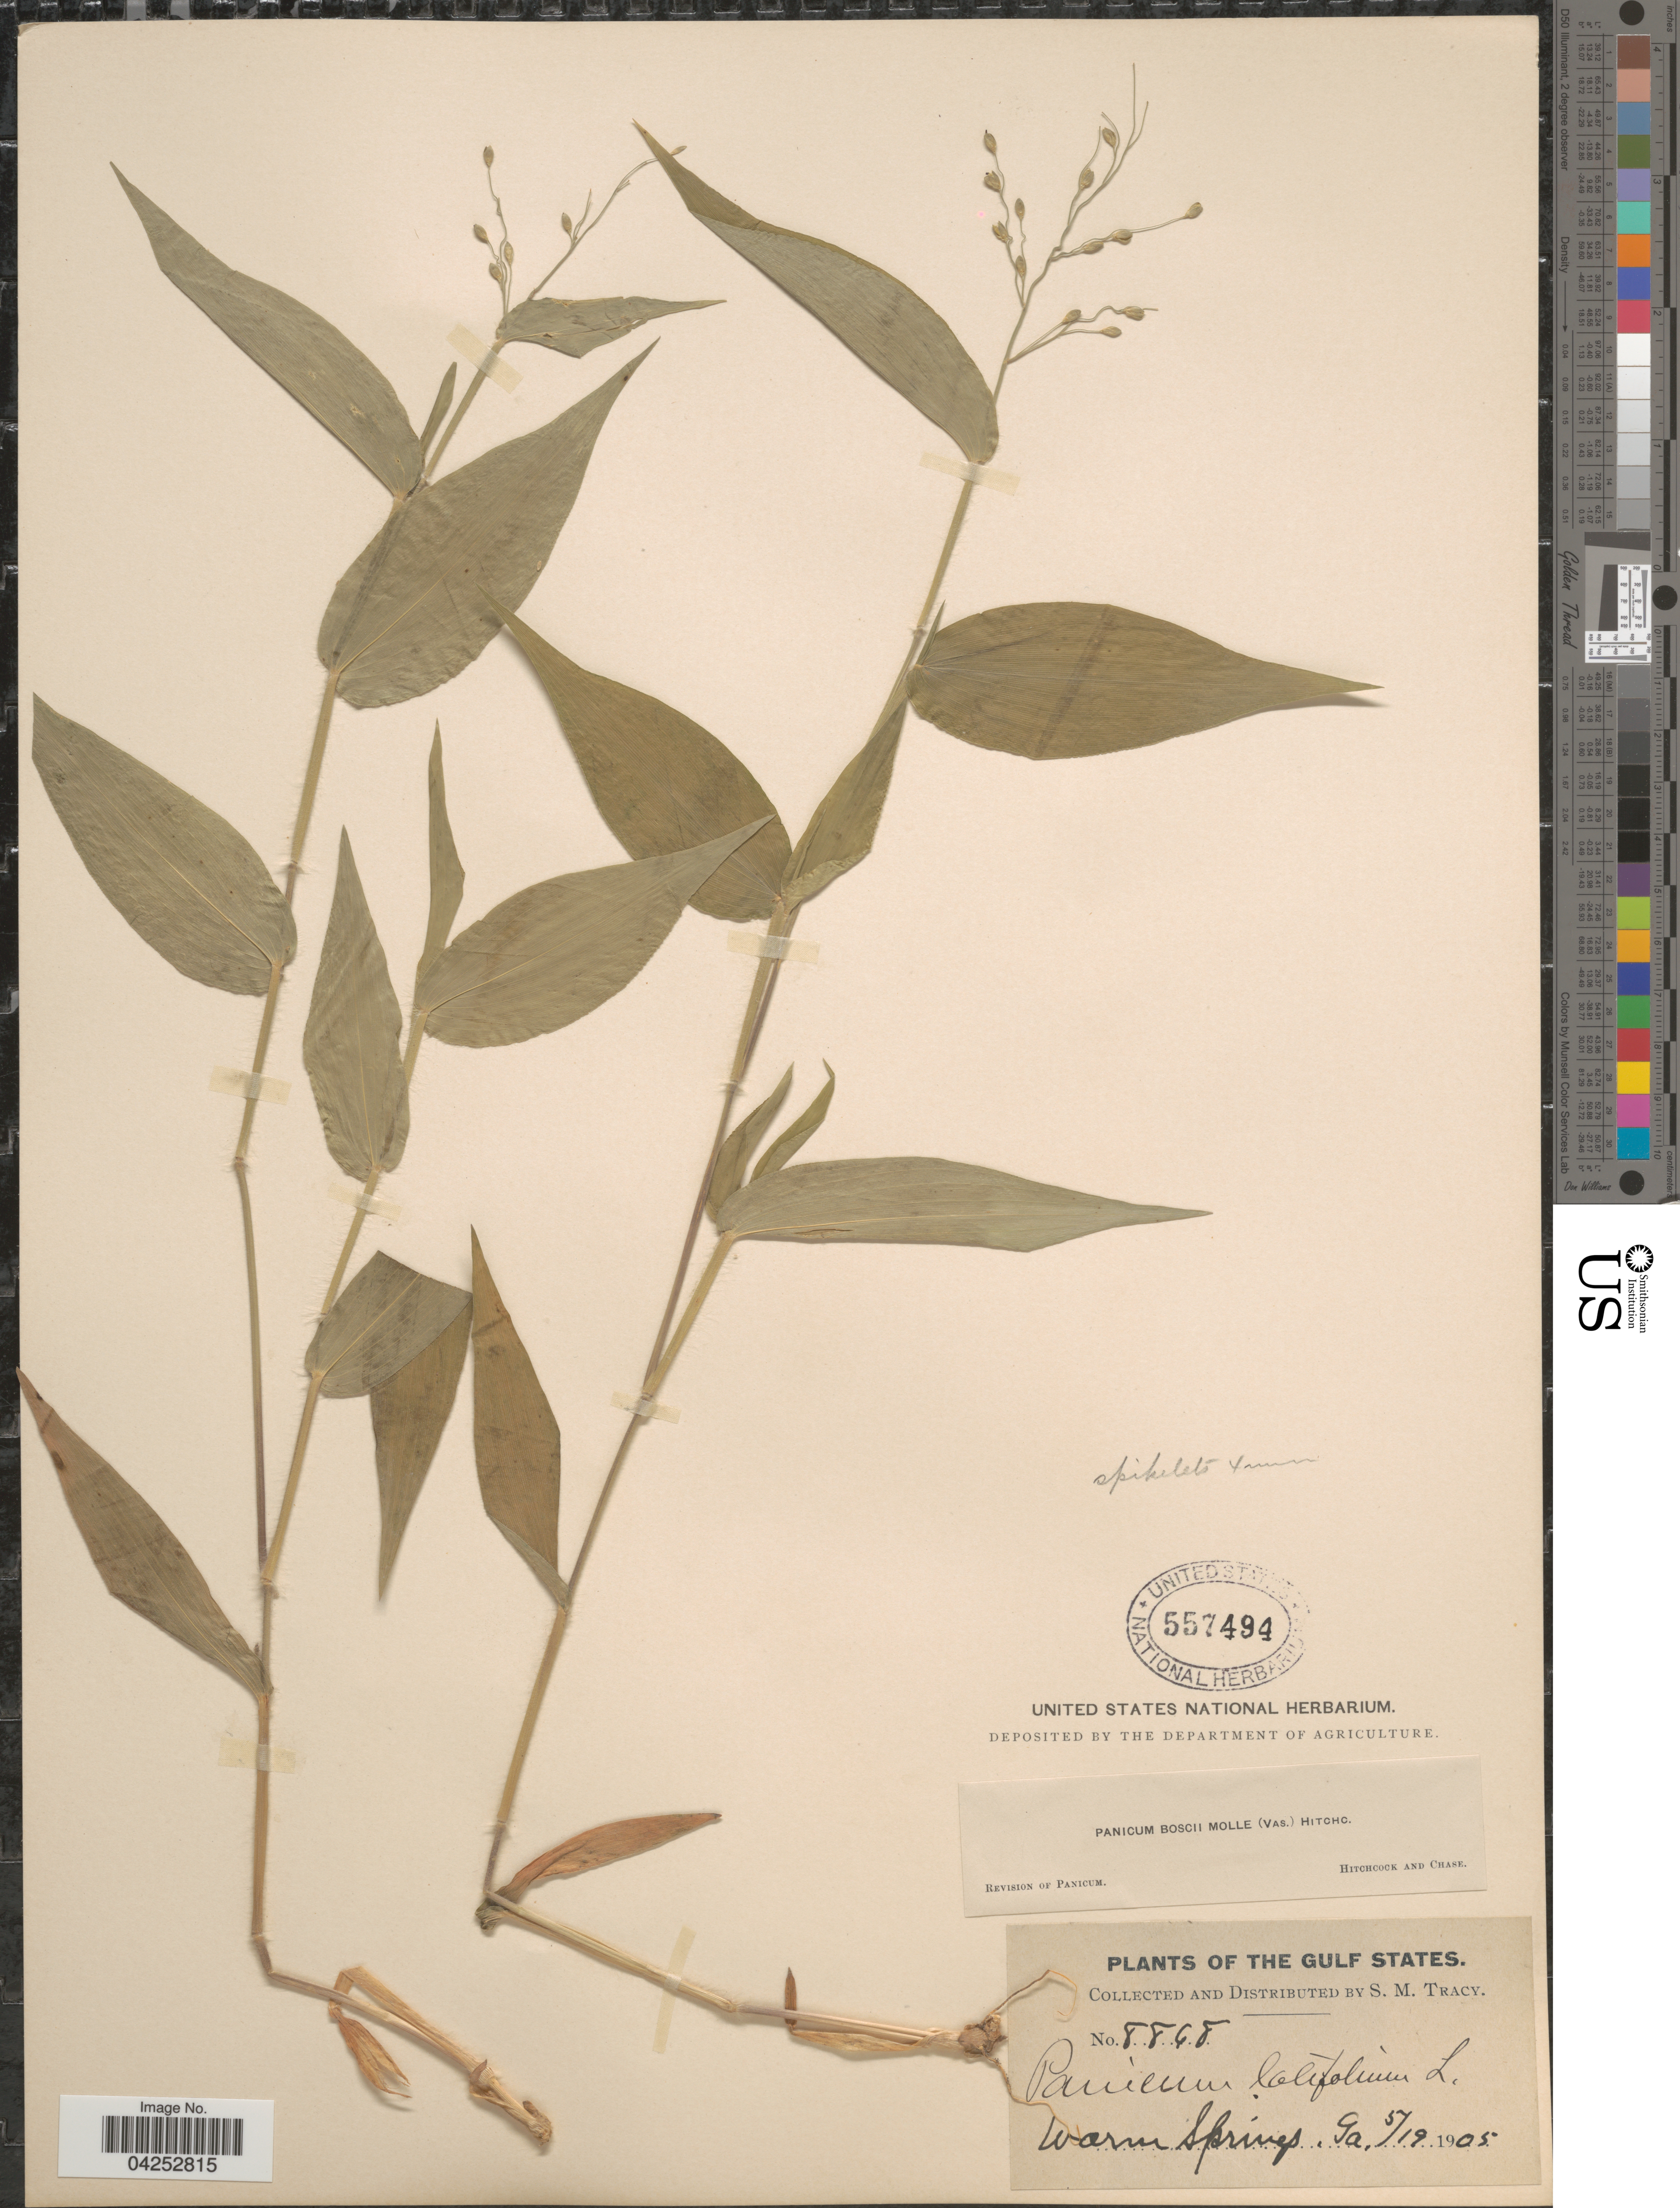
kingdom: Plantae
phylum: Tracheophyta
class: Liliopsida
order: Poales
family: Poaceae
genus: Dichanthelium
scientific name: Dichanthelium boscii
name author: (Poir.) Gould & C.A. Clark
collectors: S. M. Tracy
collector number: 8868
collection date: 1905-05-19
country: United States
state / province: Georgia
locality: The Gulf States. Warm Springs.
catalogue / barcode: US 557494